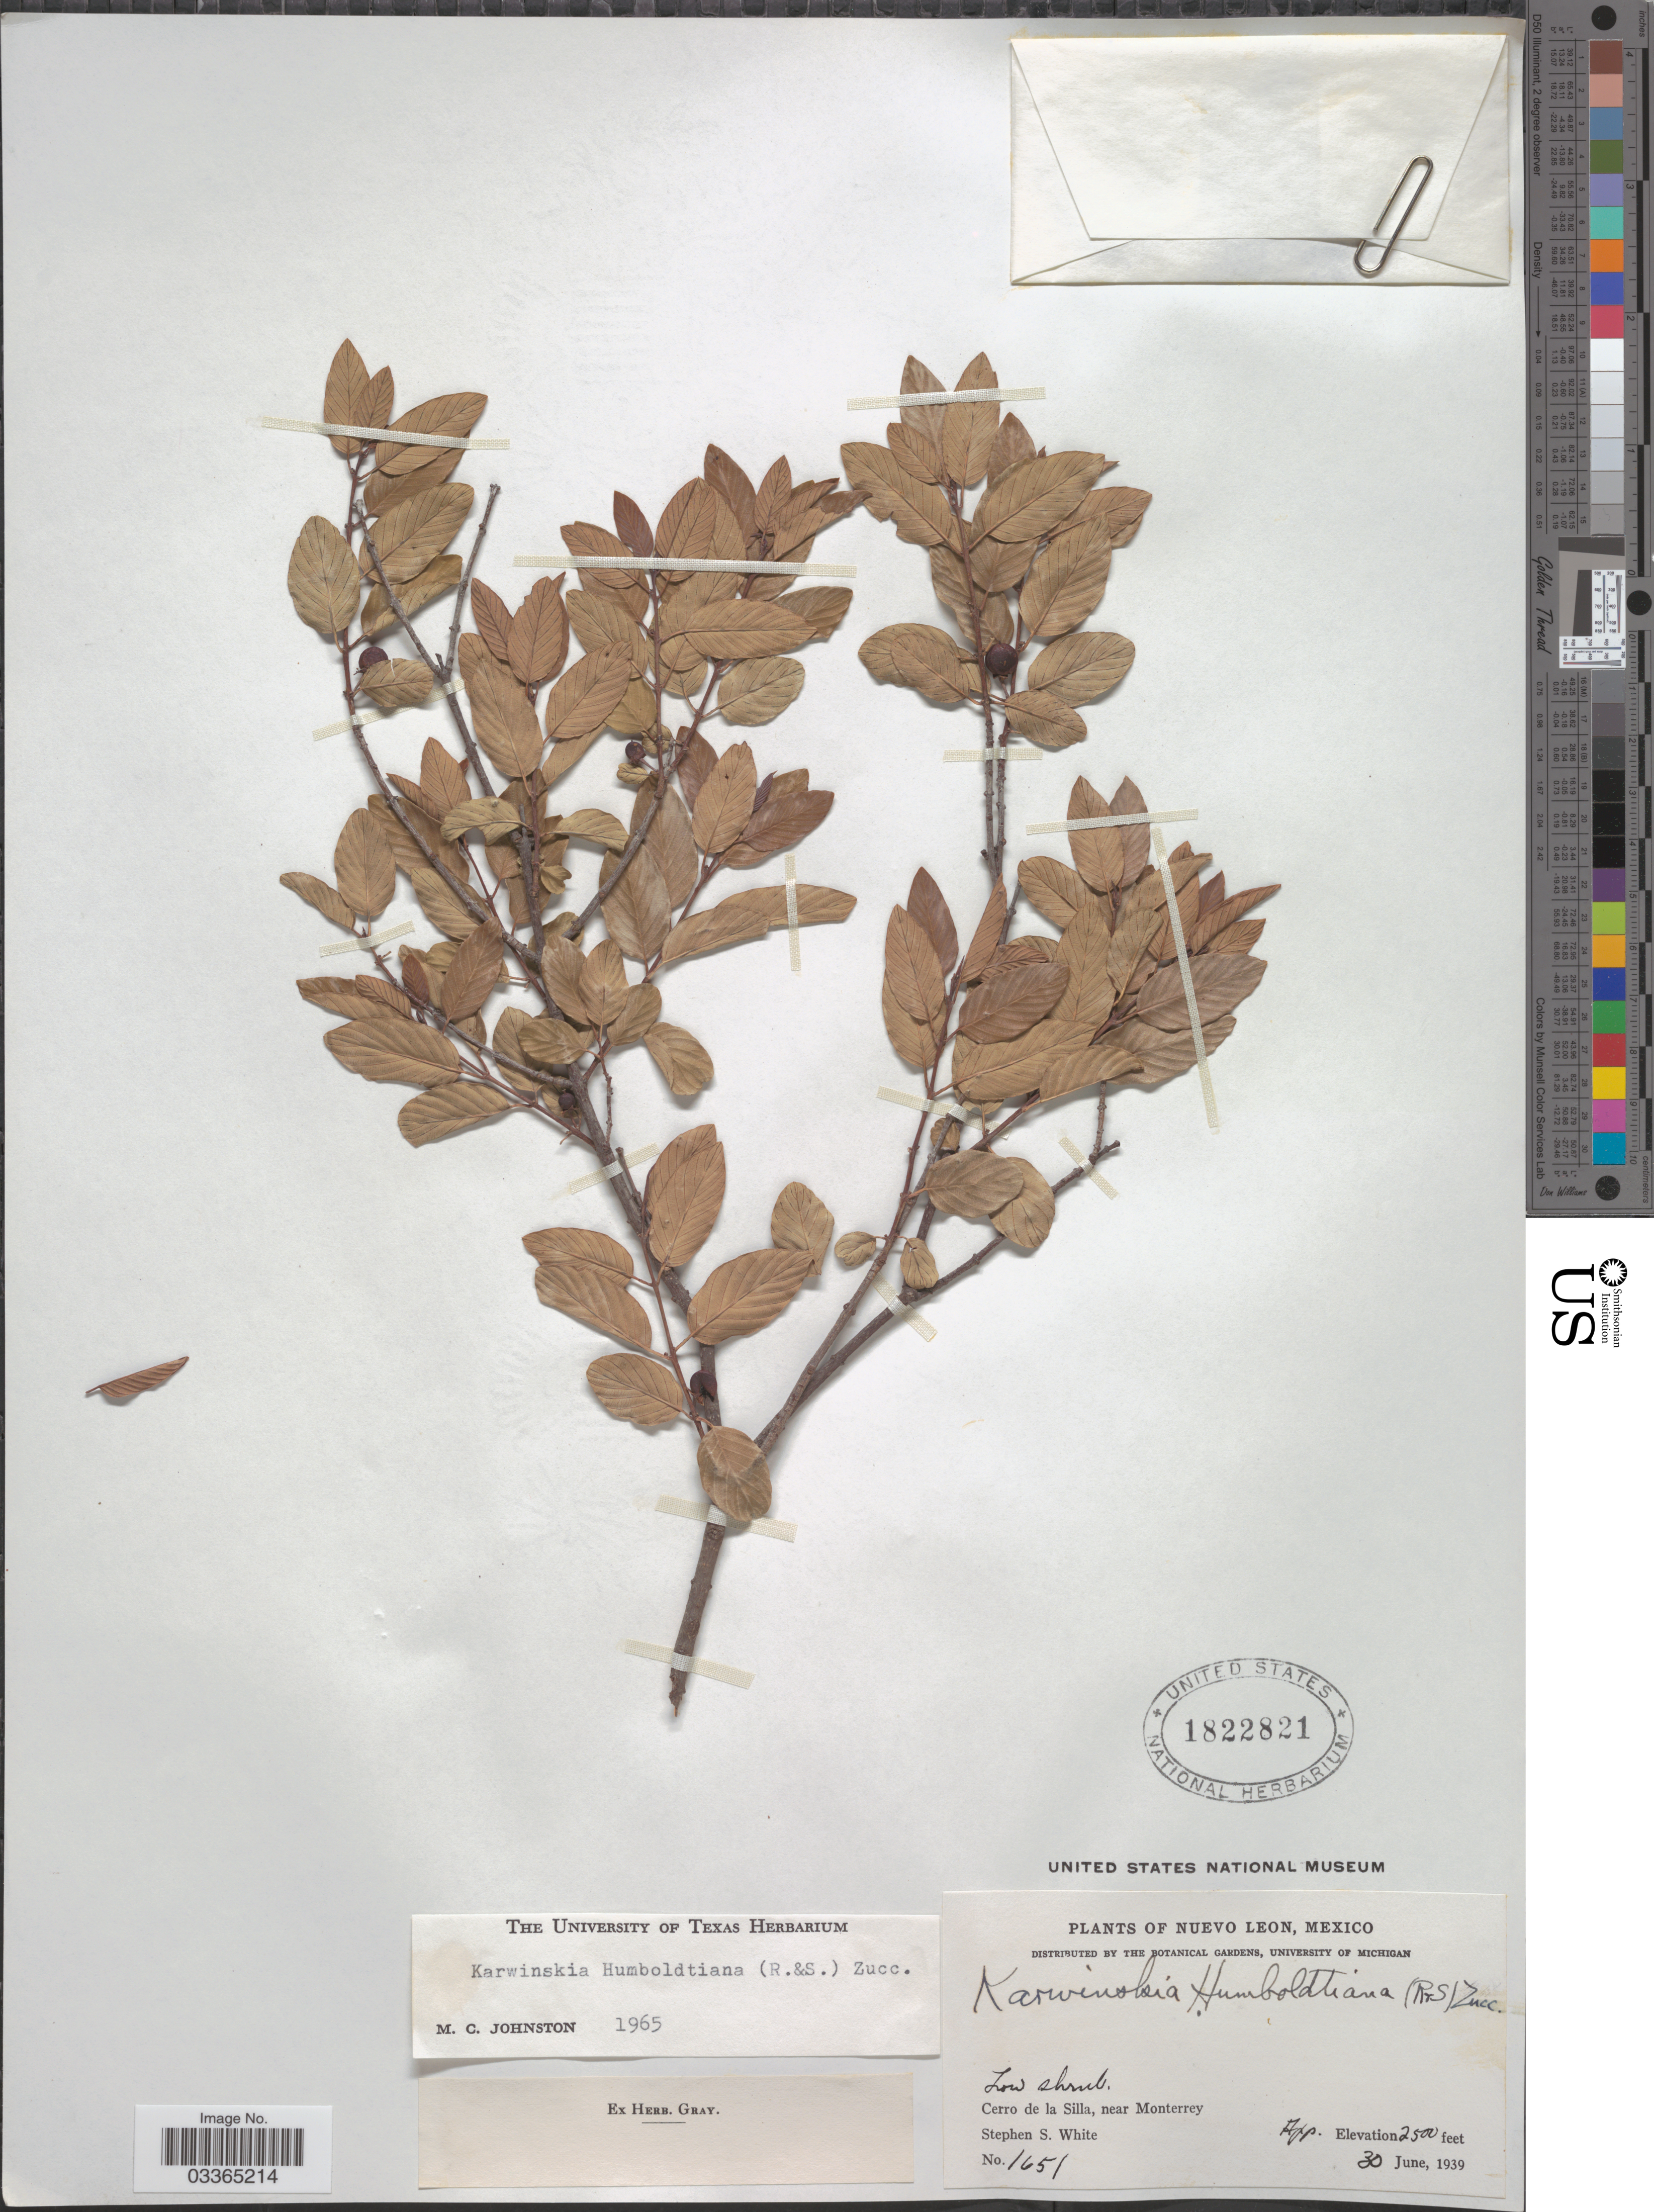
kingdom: Plantae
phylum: Tracheophyta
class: Magnoliopsida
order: Rosales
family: Rhamnaceae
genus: Karwinskia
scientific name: Karwinskia humboldtiana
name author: (Schult.) Zucc.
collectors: S. S. White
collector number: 1651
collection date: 1939-06-30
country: Mexico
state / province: Nuevo León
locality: Cerro de la Silla, near Monterrey.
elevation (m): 762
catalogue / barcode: US 1822821